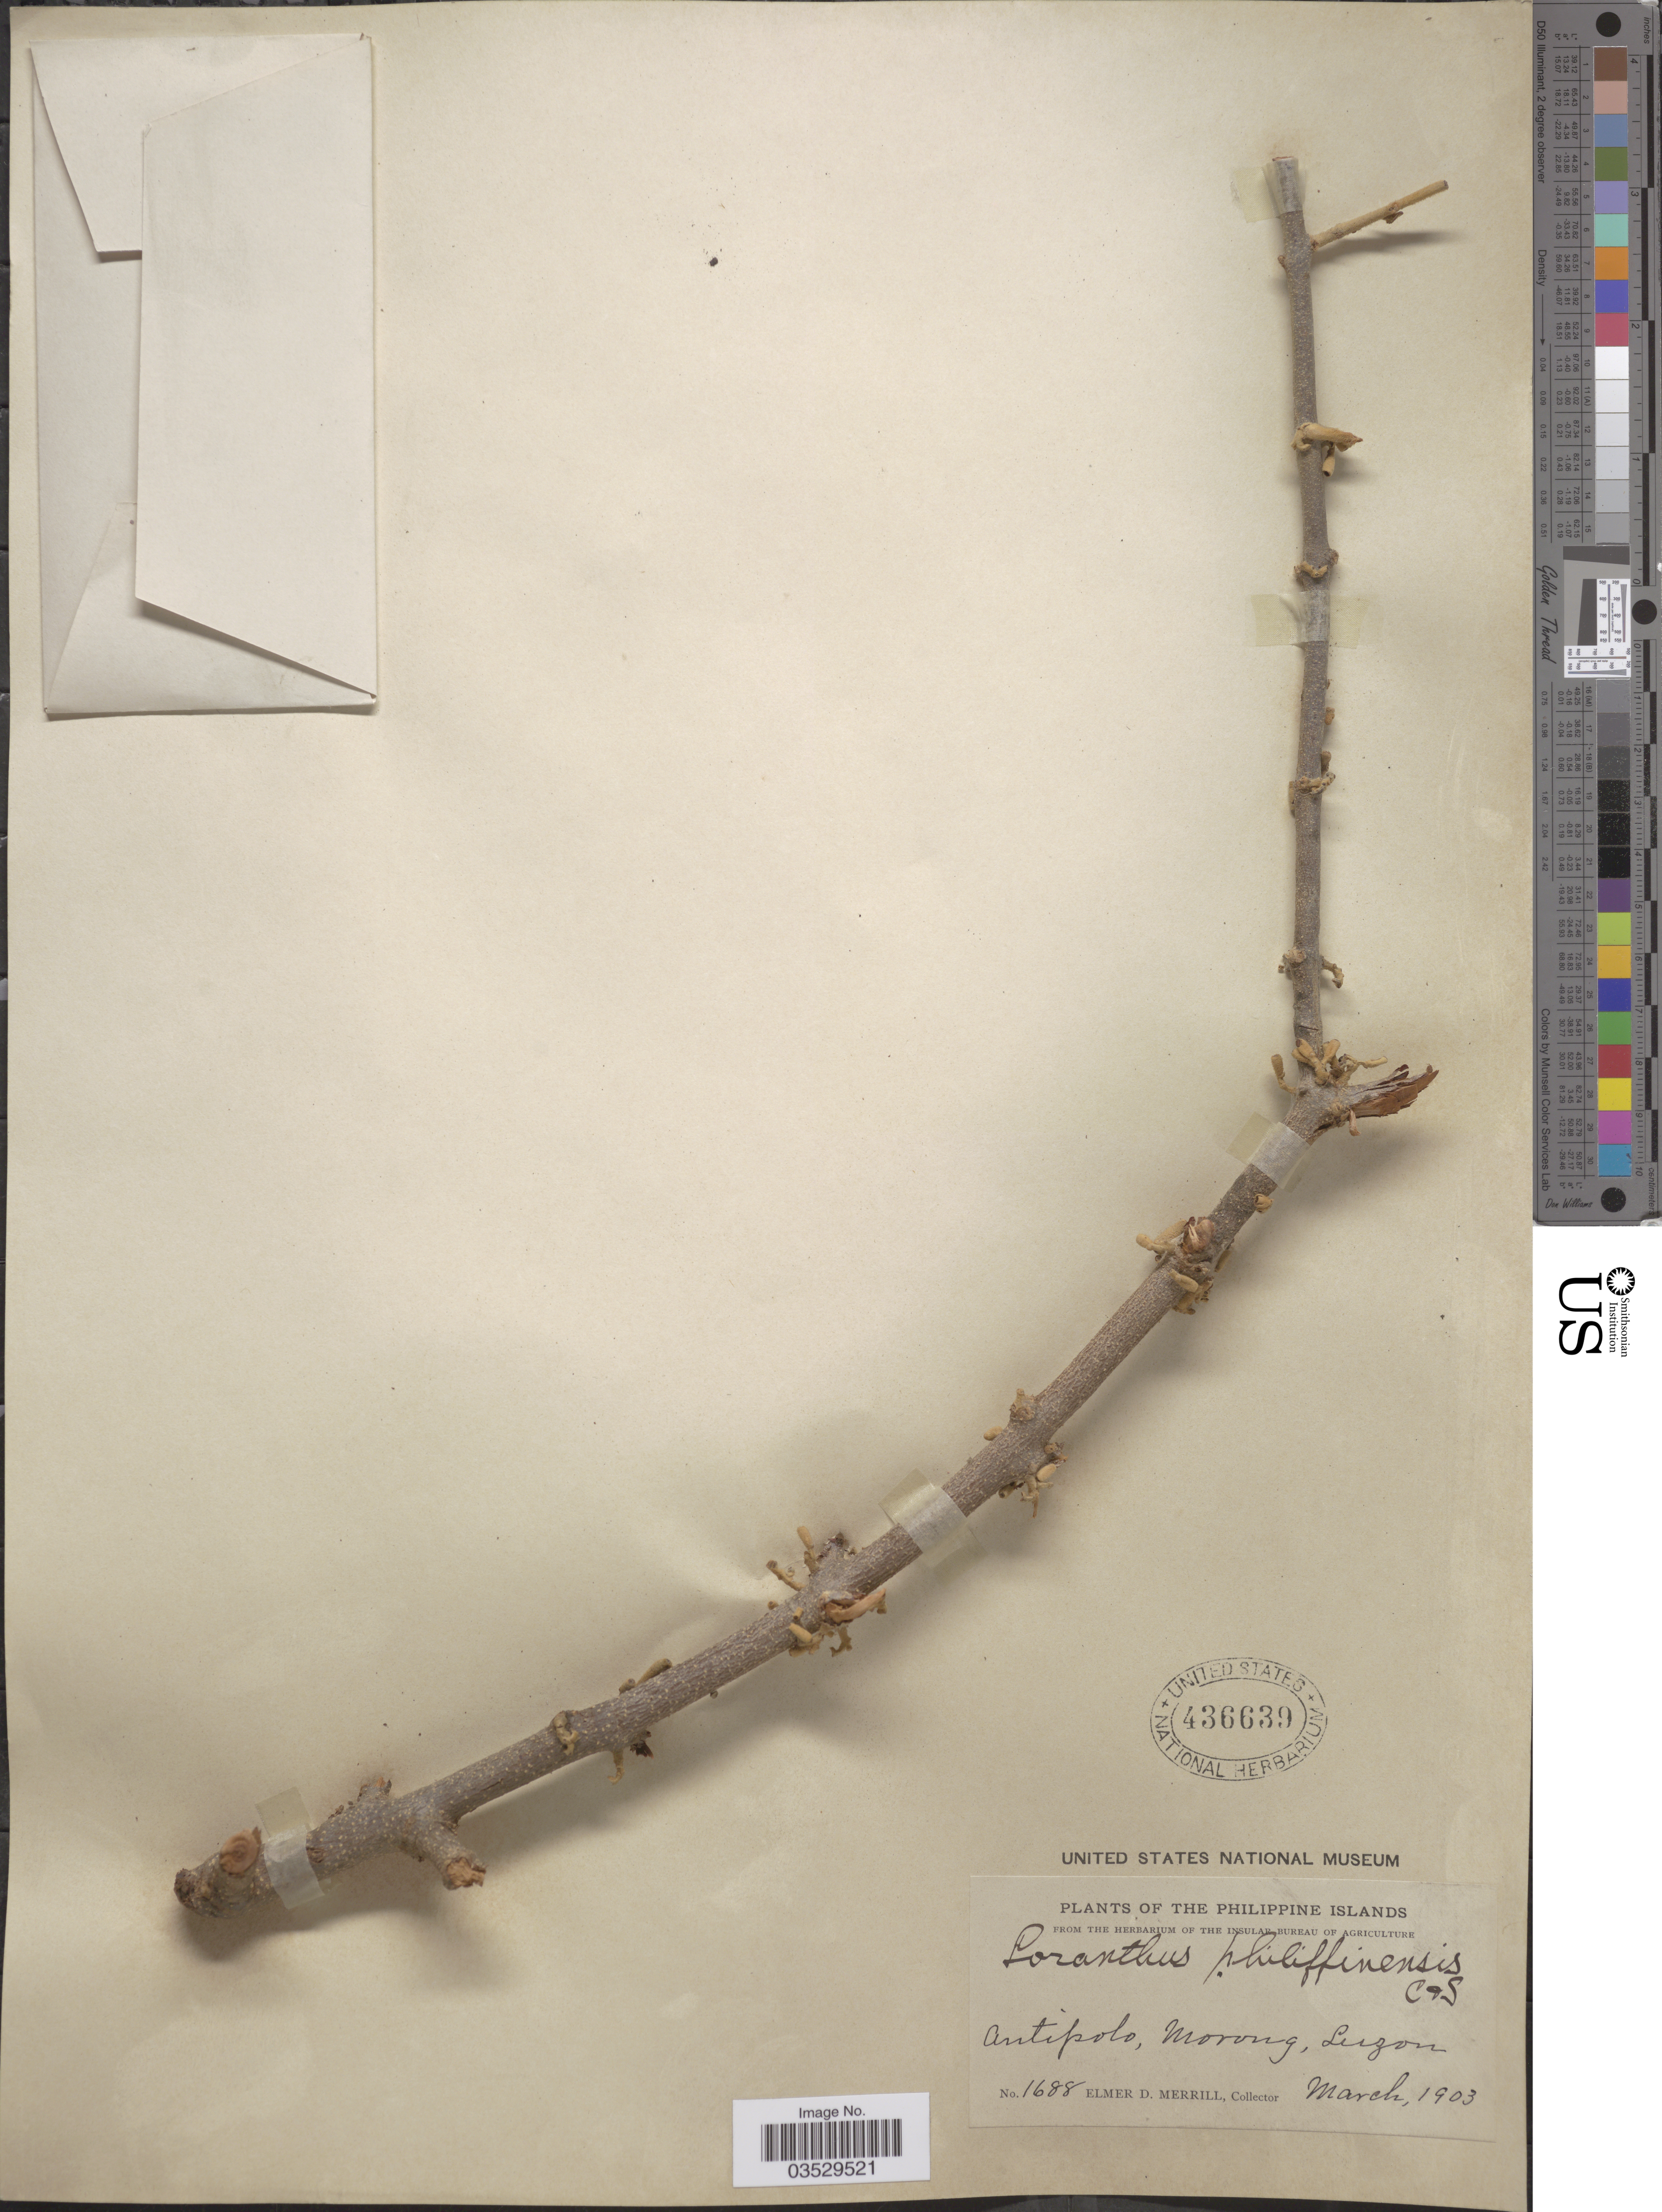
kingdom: Plantae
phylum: Tracheophyta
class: Magnoliopsida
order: Santalales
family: Loranthaceae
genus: Scurrula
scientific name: Scurrula atropurpurea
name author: (Blume) Danser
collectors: E. D. Merrill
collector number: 1688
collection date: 1903-03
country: Philippines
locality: Antipolo, Morong, Luzon.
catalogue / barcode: US 436639